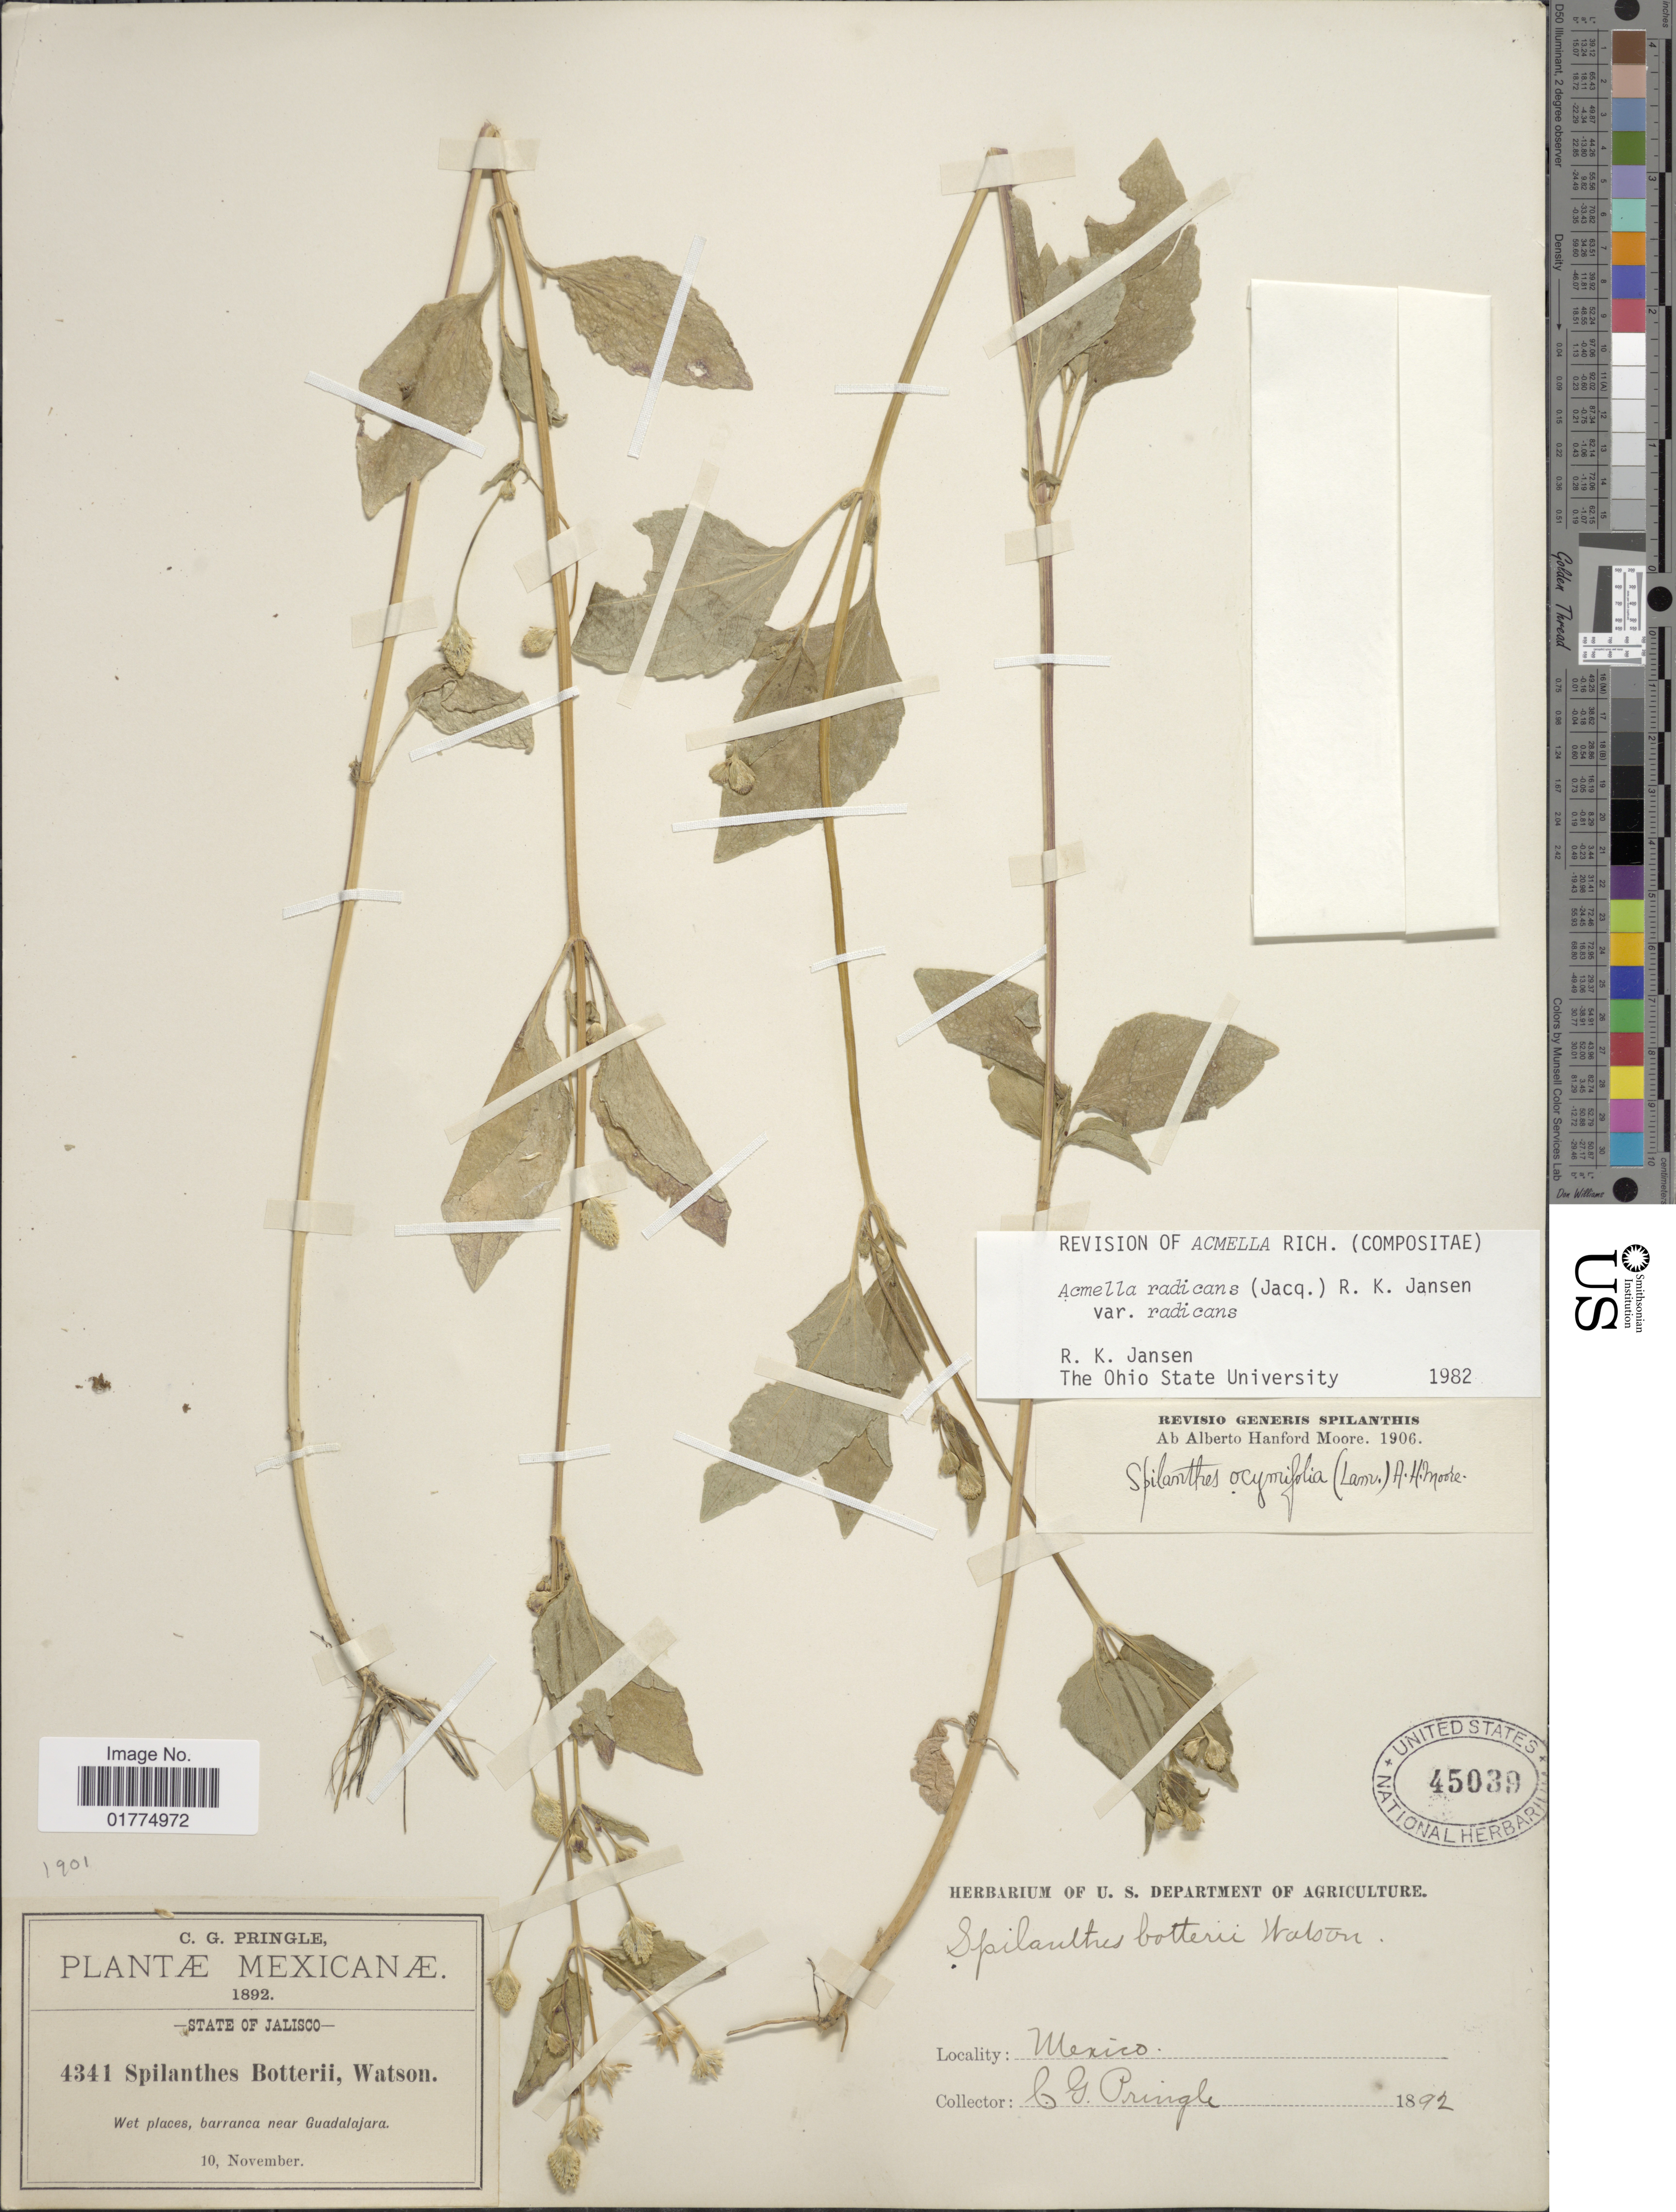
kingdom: Plantae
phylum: Tracheophyta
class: Magnoliopsida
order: Asterales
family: Asteraceae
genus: Acmella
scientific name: Acmella radicans var. radicans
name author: (Jacq.) R.K. Jansen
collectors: C. G. Pringle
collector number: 4341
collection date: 1892-11-10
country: Mexico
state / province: Jalisco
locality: barranca near Guadalajara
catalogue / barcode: US 45039